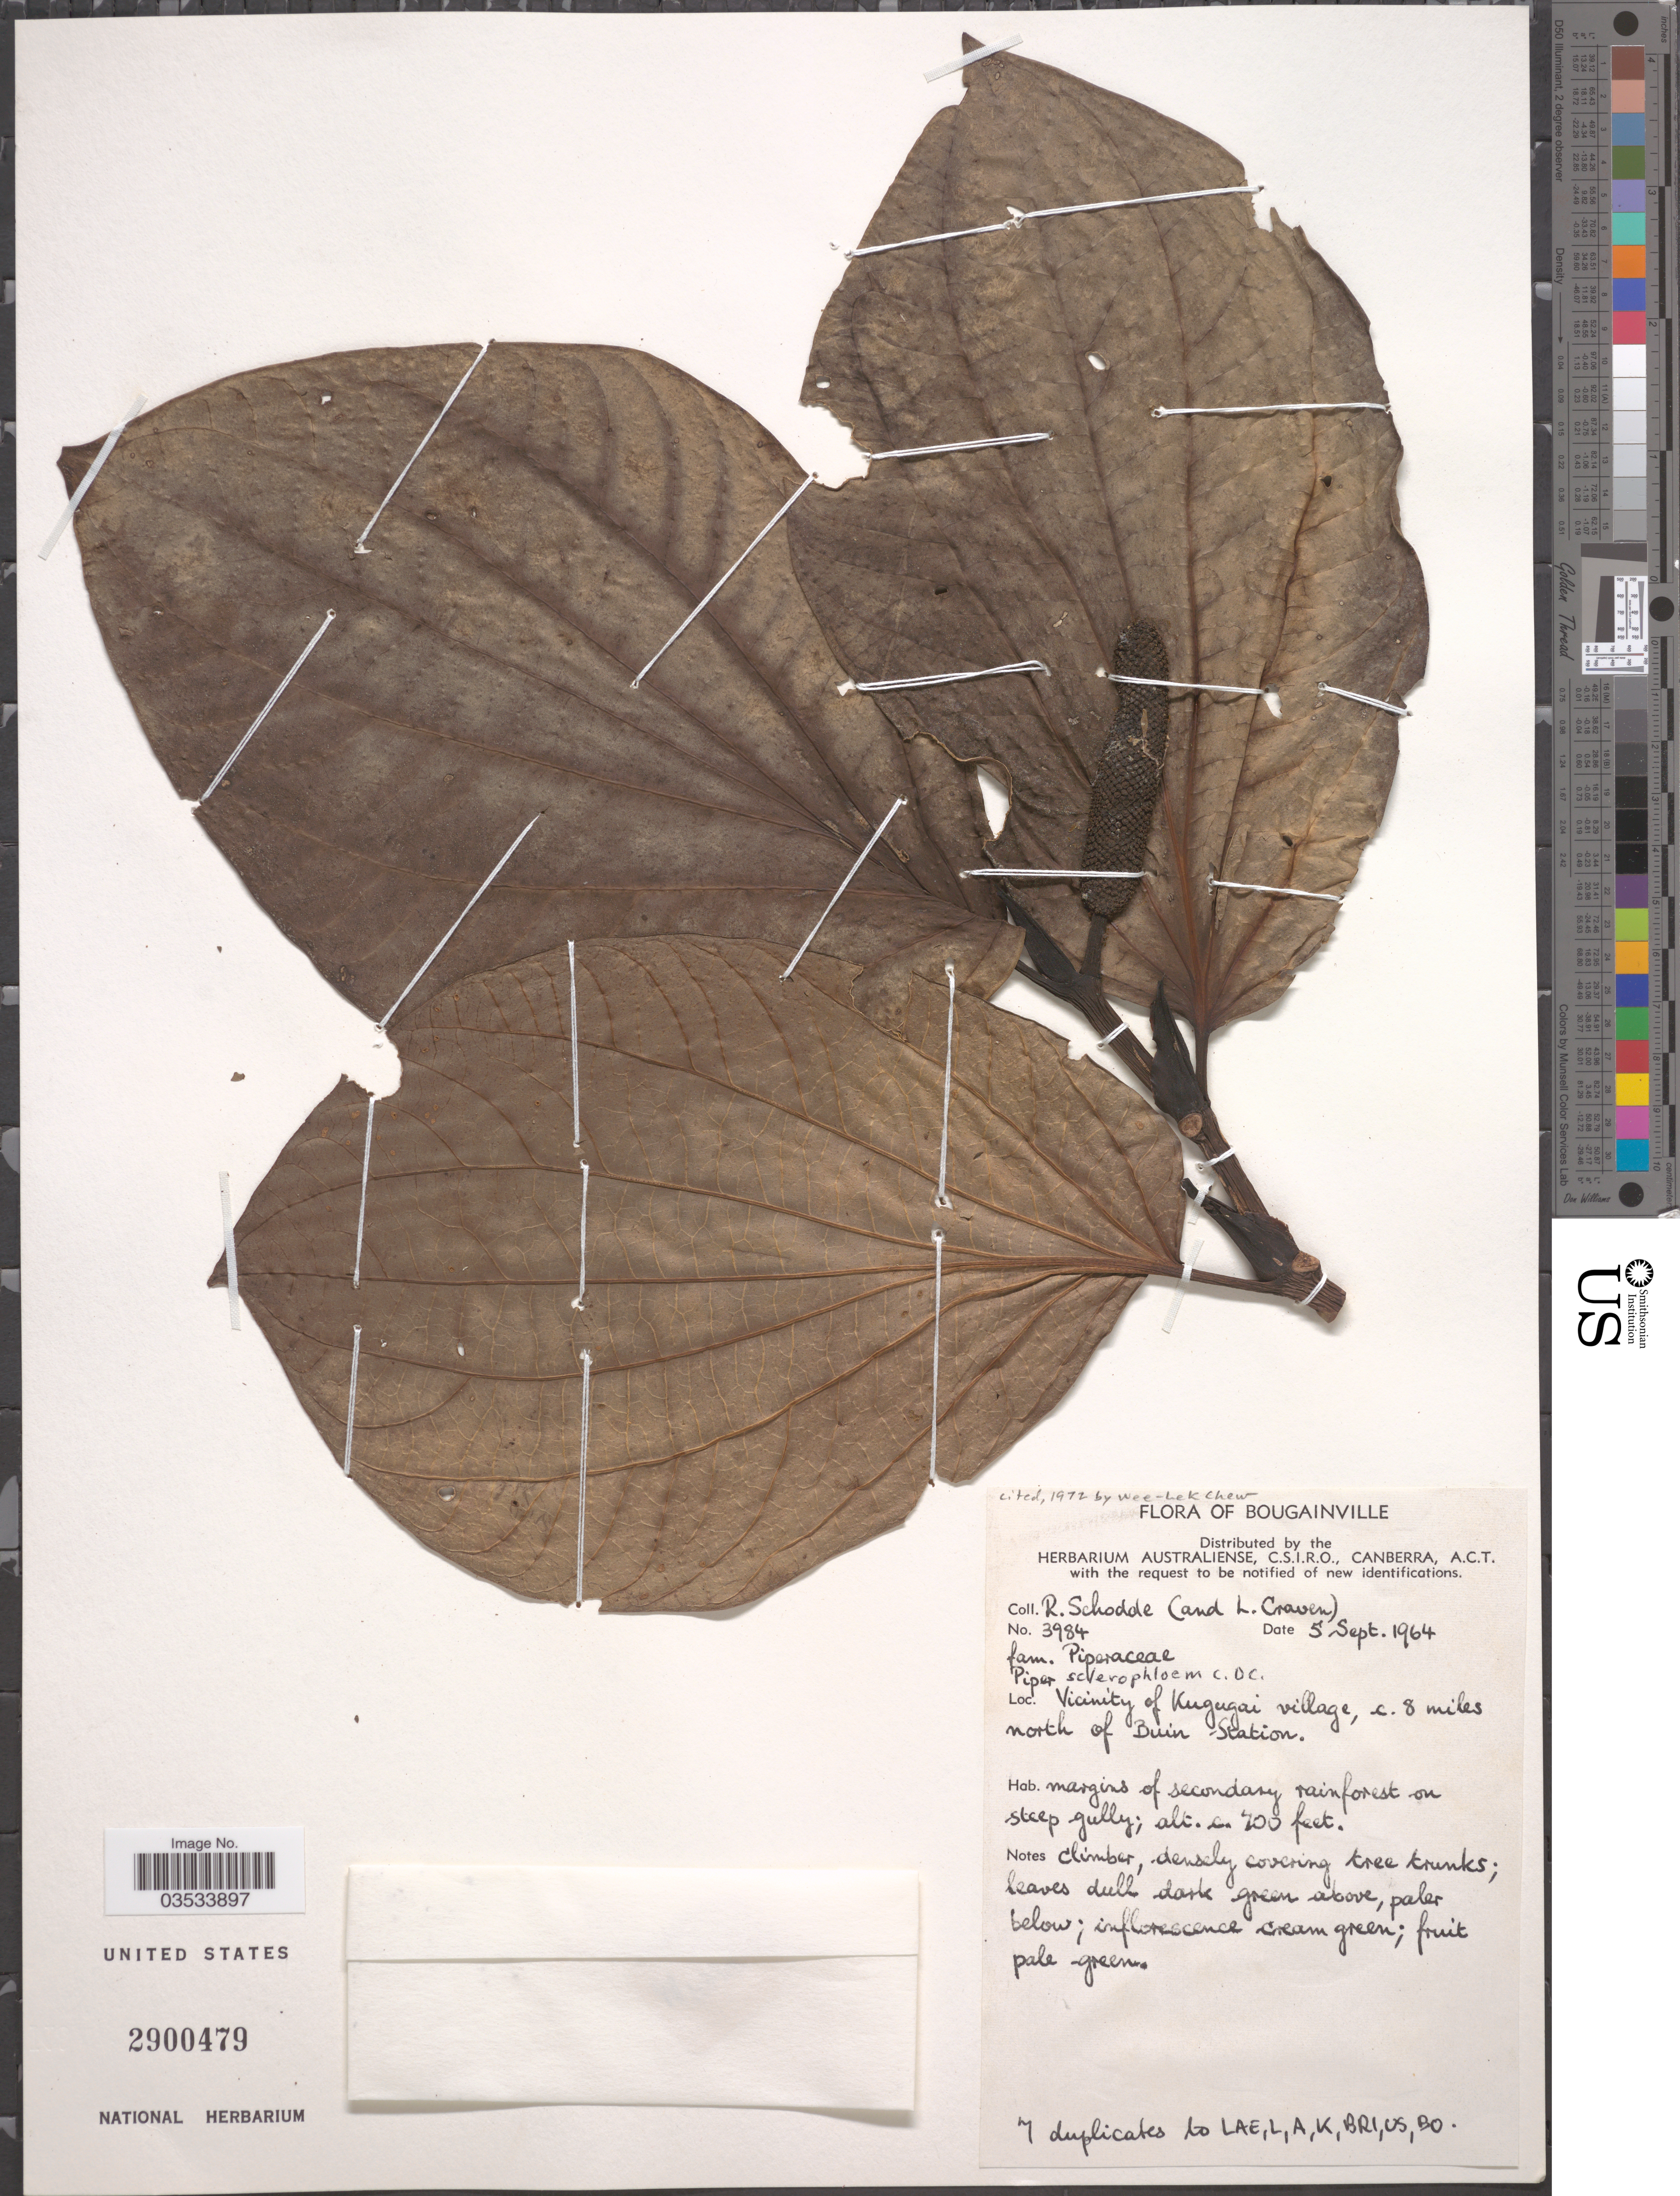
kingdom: Plantae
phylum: Tracheophyta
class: Magnoliopsida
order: Piperales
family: Piperaceae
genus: Piper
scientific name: Piper sclerophloeum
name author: C. DC.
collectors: R. Schodde & L. A. Craven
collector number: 3984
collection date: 1964-09-05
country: Papua New Guinea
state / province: Bougainville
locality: Vicinity of Kugugai village, c. 8 miles north of Buin Station.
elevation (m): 213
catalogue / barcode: US 2900479